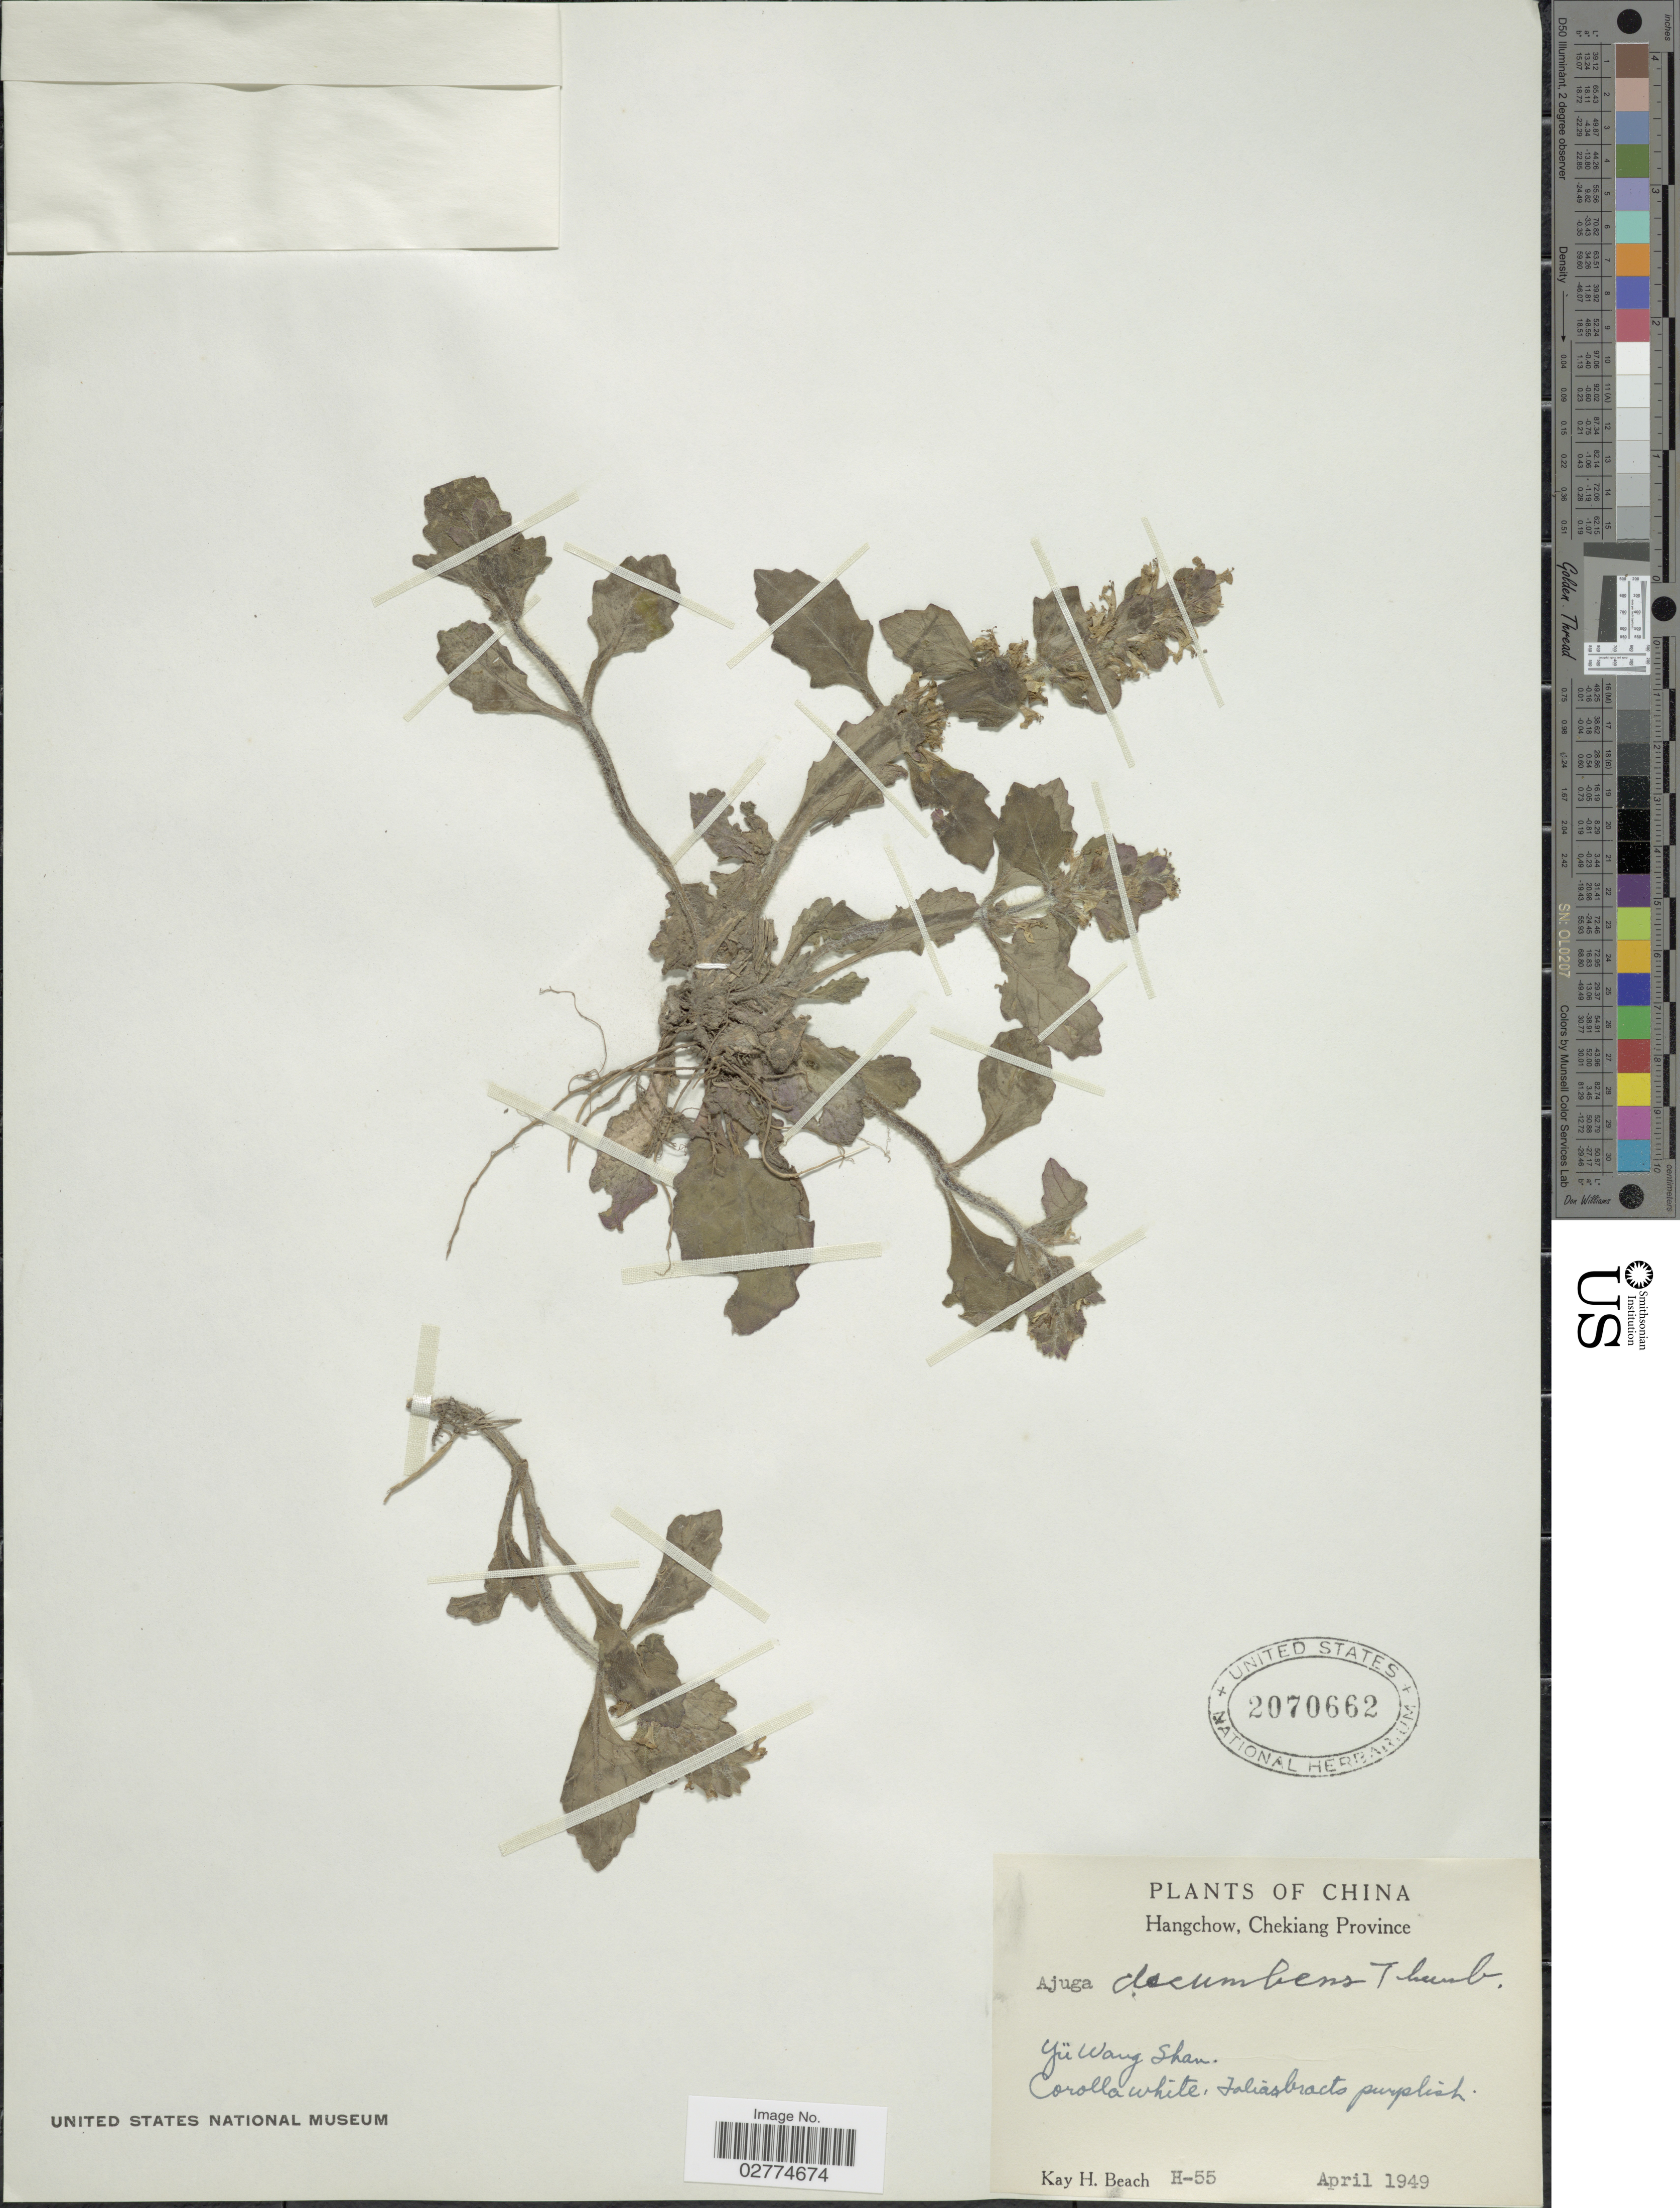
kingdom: Plantae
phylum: Tracheophyta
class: Magnoliopsida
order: Lamiales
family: Lamiaceae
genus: Ajuga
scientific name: Ajuga decumbens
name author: Thunb.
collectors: K. H. Beach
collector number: H-55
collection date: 1949-04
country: China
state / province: Zhejiang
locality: Hangchow, Chekiang Province,Yü Wang Shan.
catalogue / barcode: US 2070662